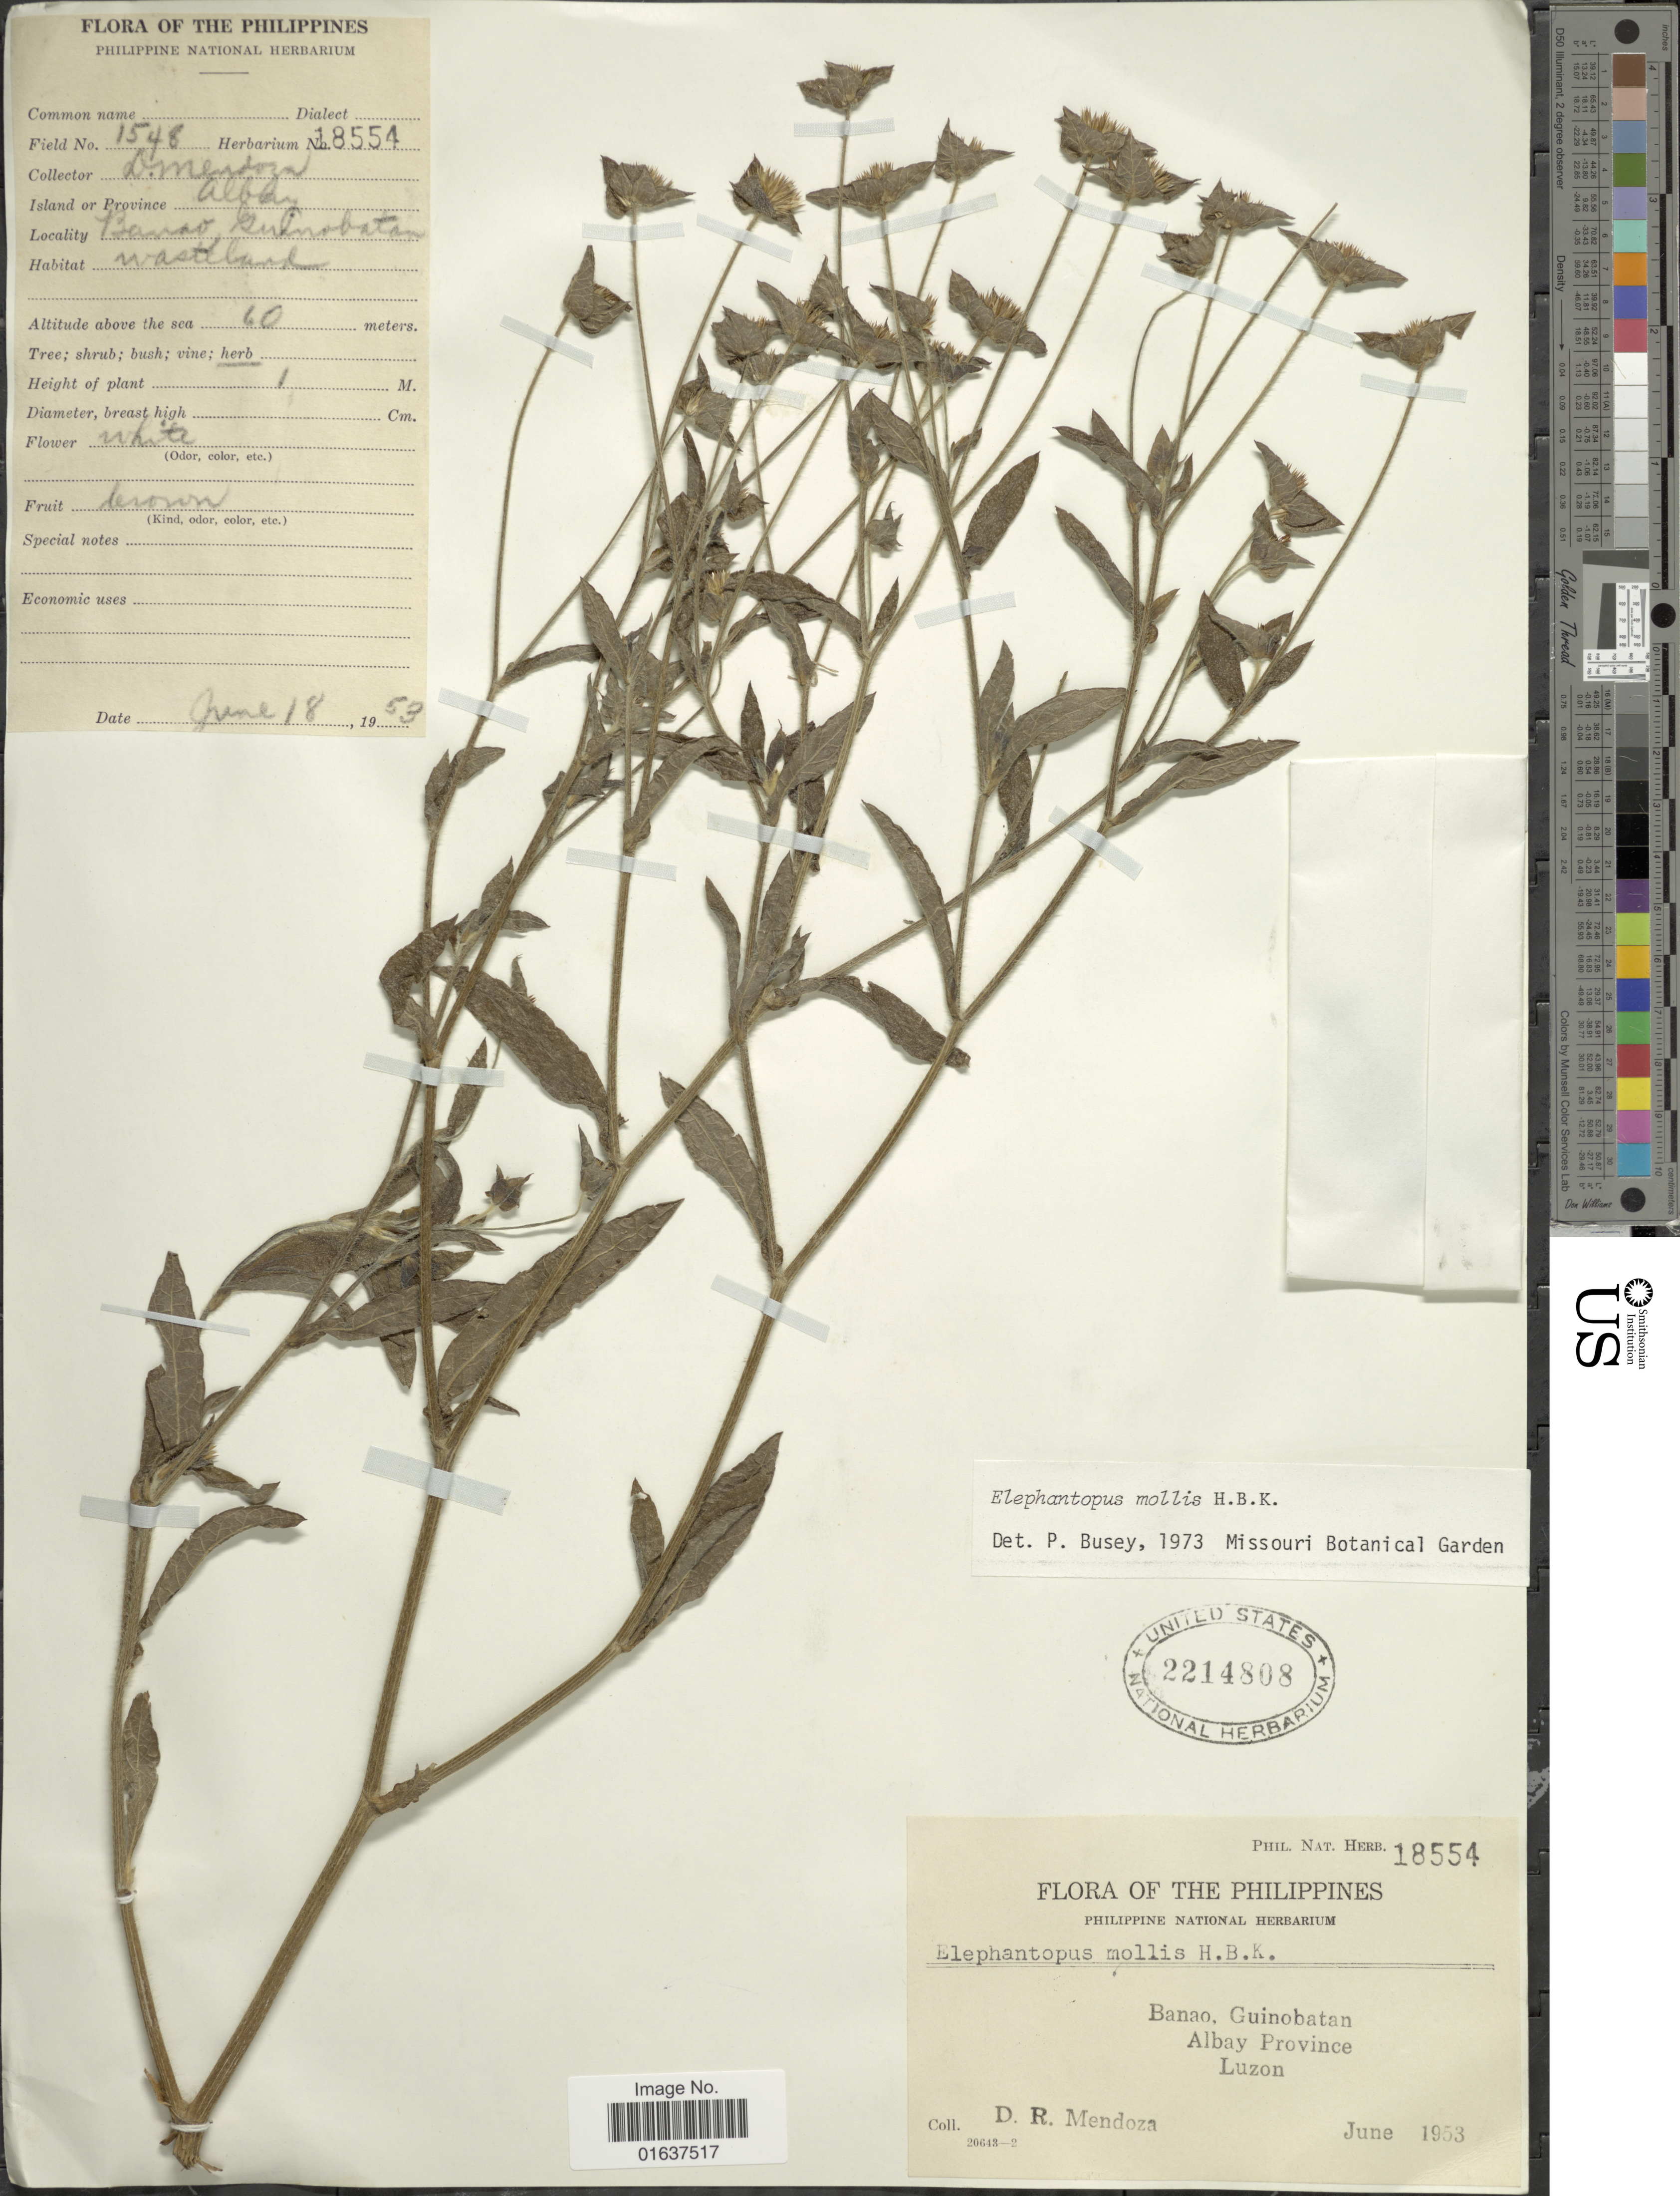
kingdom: Plantae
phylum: Tracheophyta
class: Magnoliopsida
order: Asterales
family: Asteraceae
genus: Elephantopus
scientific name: Elephantopus mollis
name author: Kunth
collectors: D. Mendoza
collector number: Phil. Nat. Herb. 18554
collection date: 1953-06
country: Philippines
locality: Banao, Guinobatan. Albay Province.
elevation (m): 60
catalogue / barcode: US 2214808